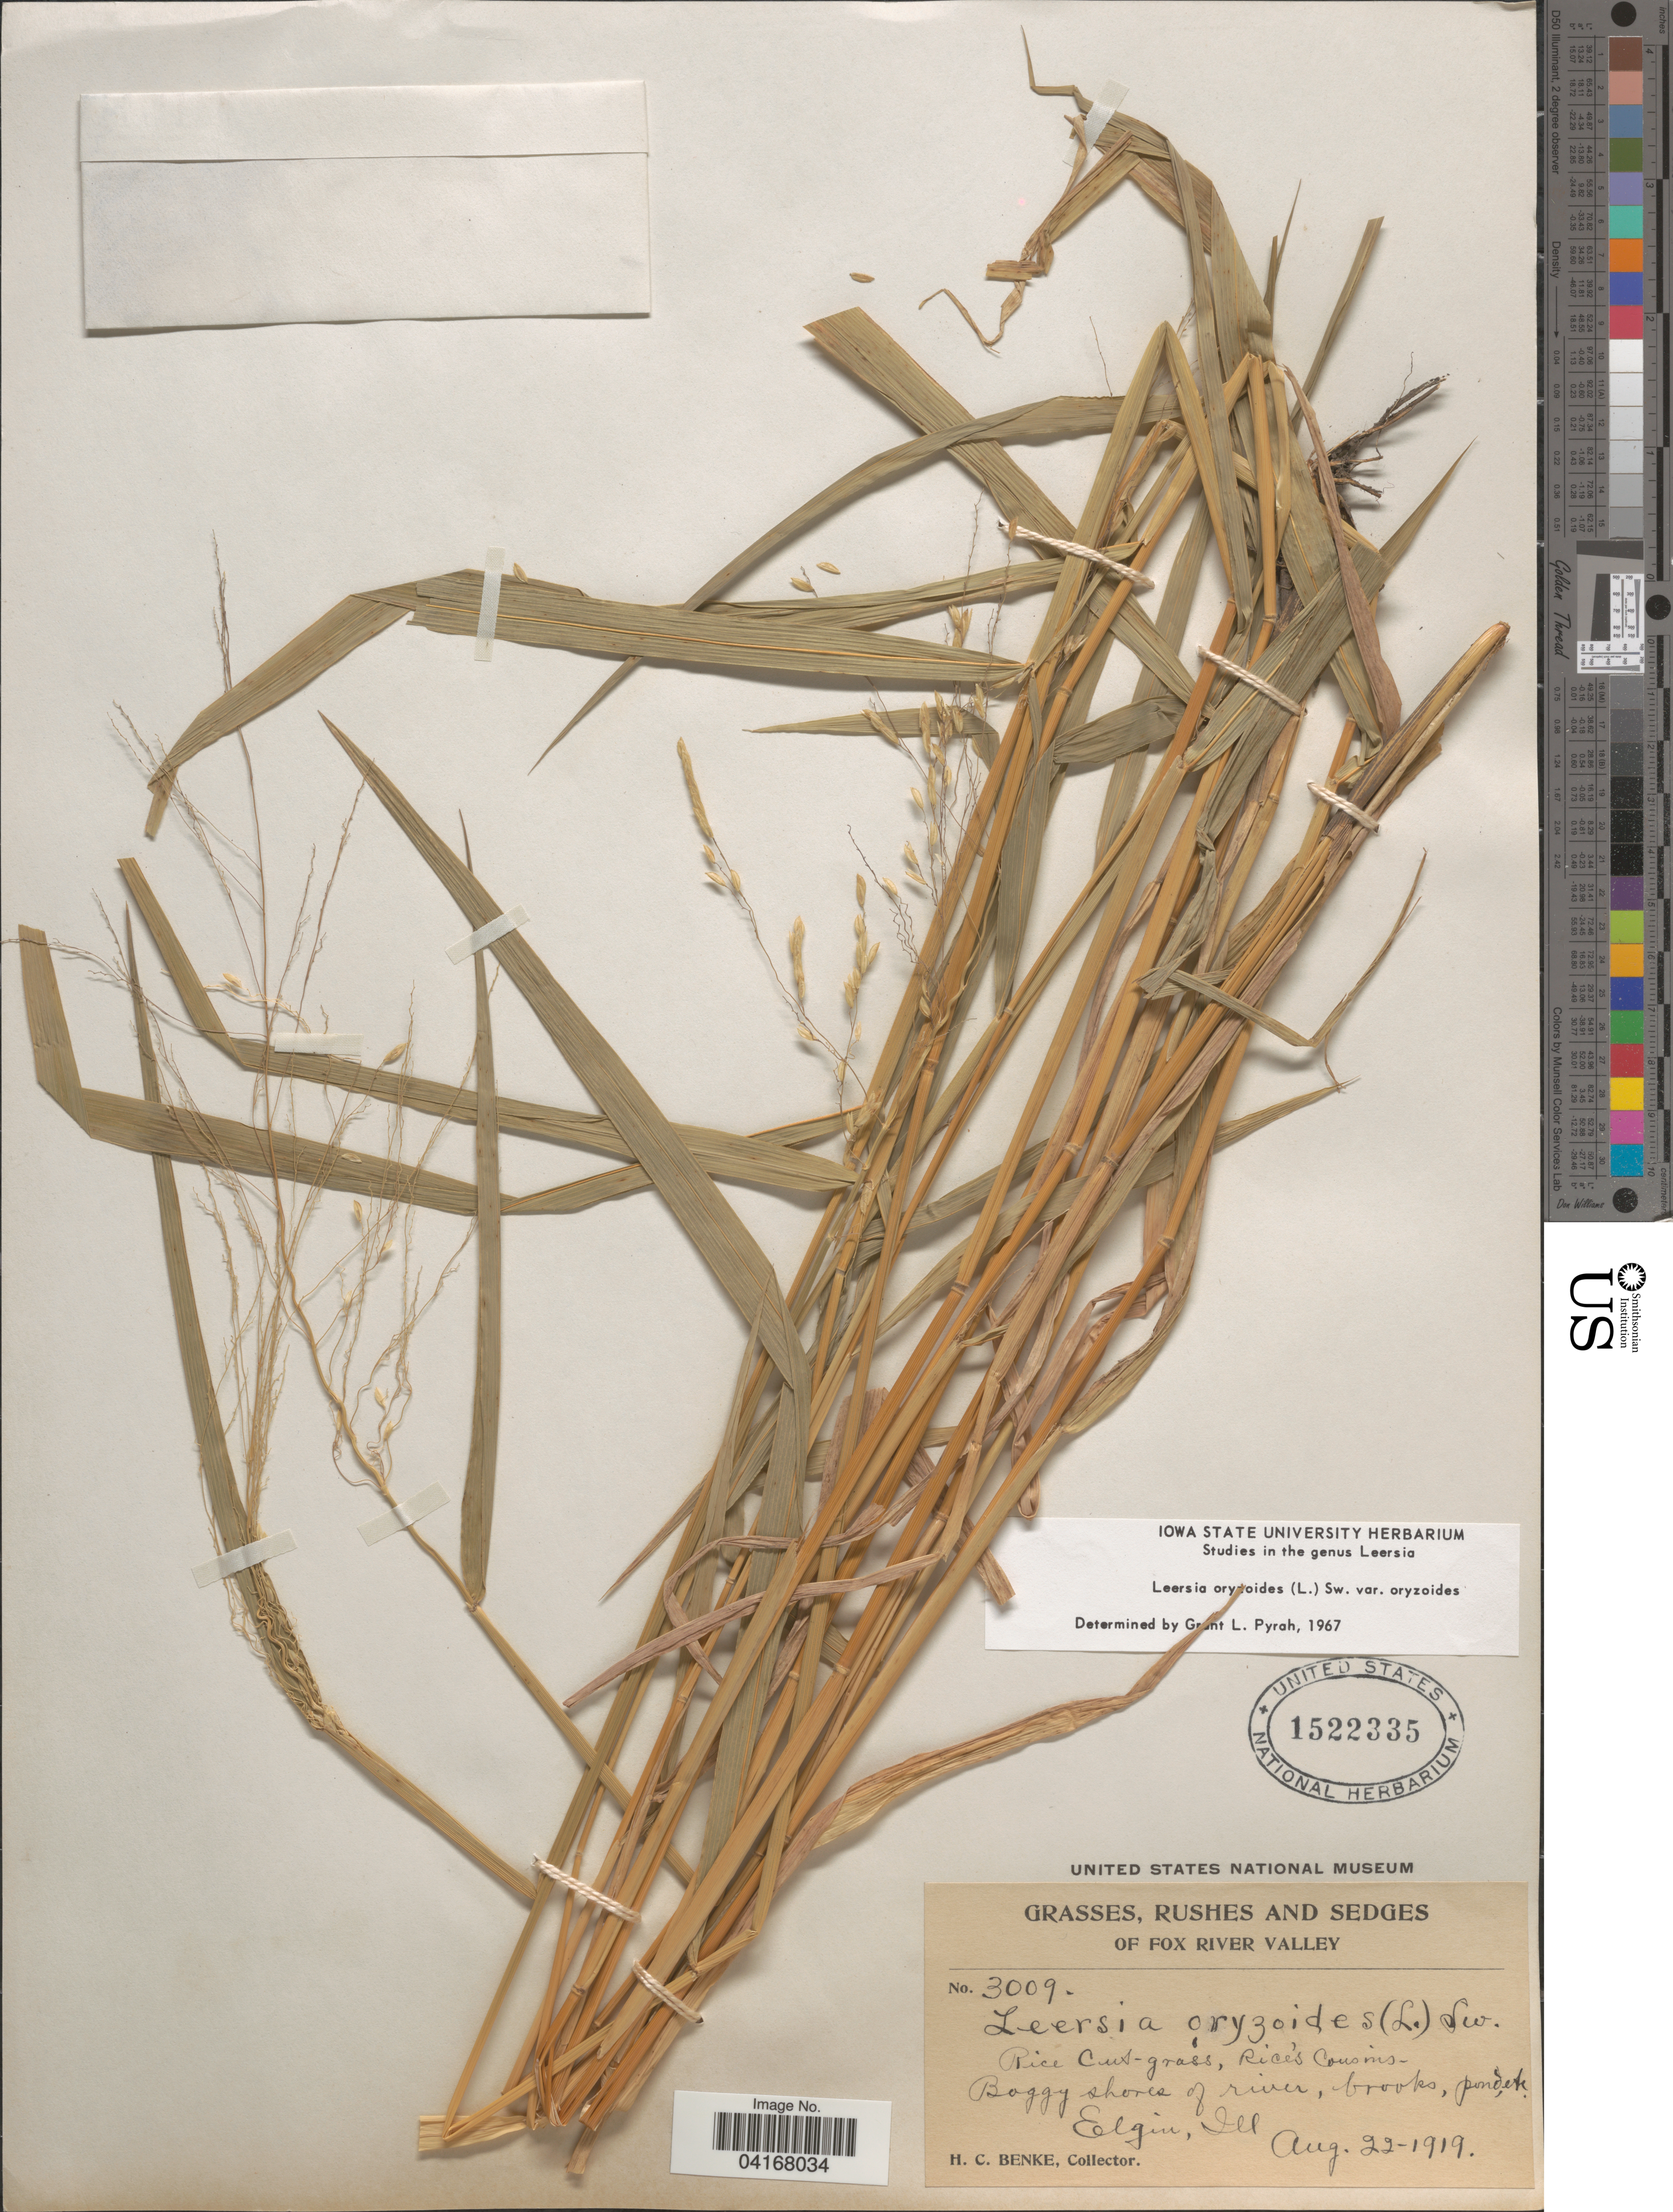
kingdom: Plantae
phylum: Tracheophyta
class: Liliopsida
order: Poales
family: Poaceae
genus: Leersia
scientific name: Leersia oryzoides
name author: (L.) Sw.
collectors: H. Benke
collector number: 3009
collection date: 1919-08-22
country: United States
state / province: Illinois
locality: Elgin.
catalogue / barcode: US 1522335